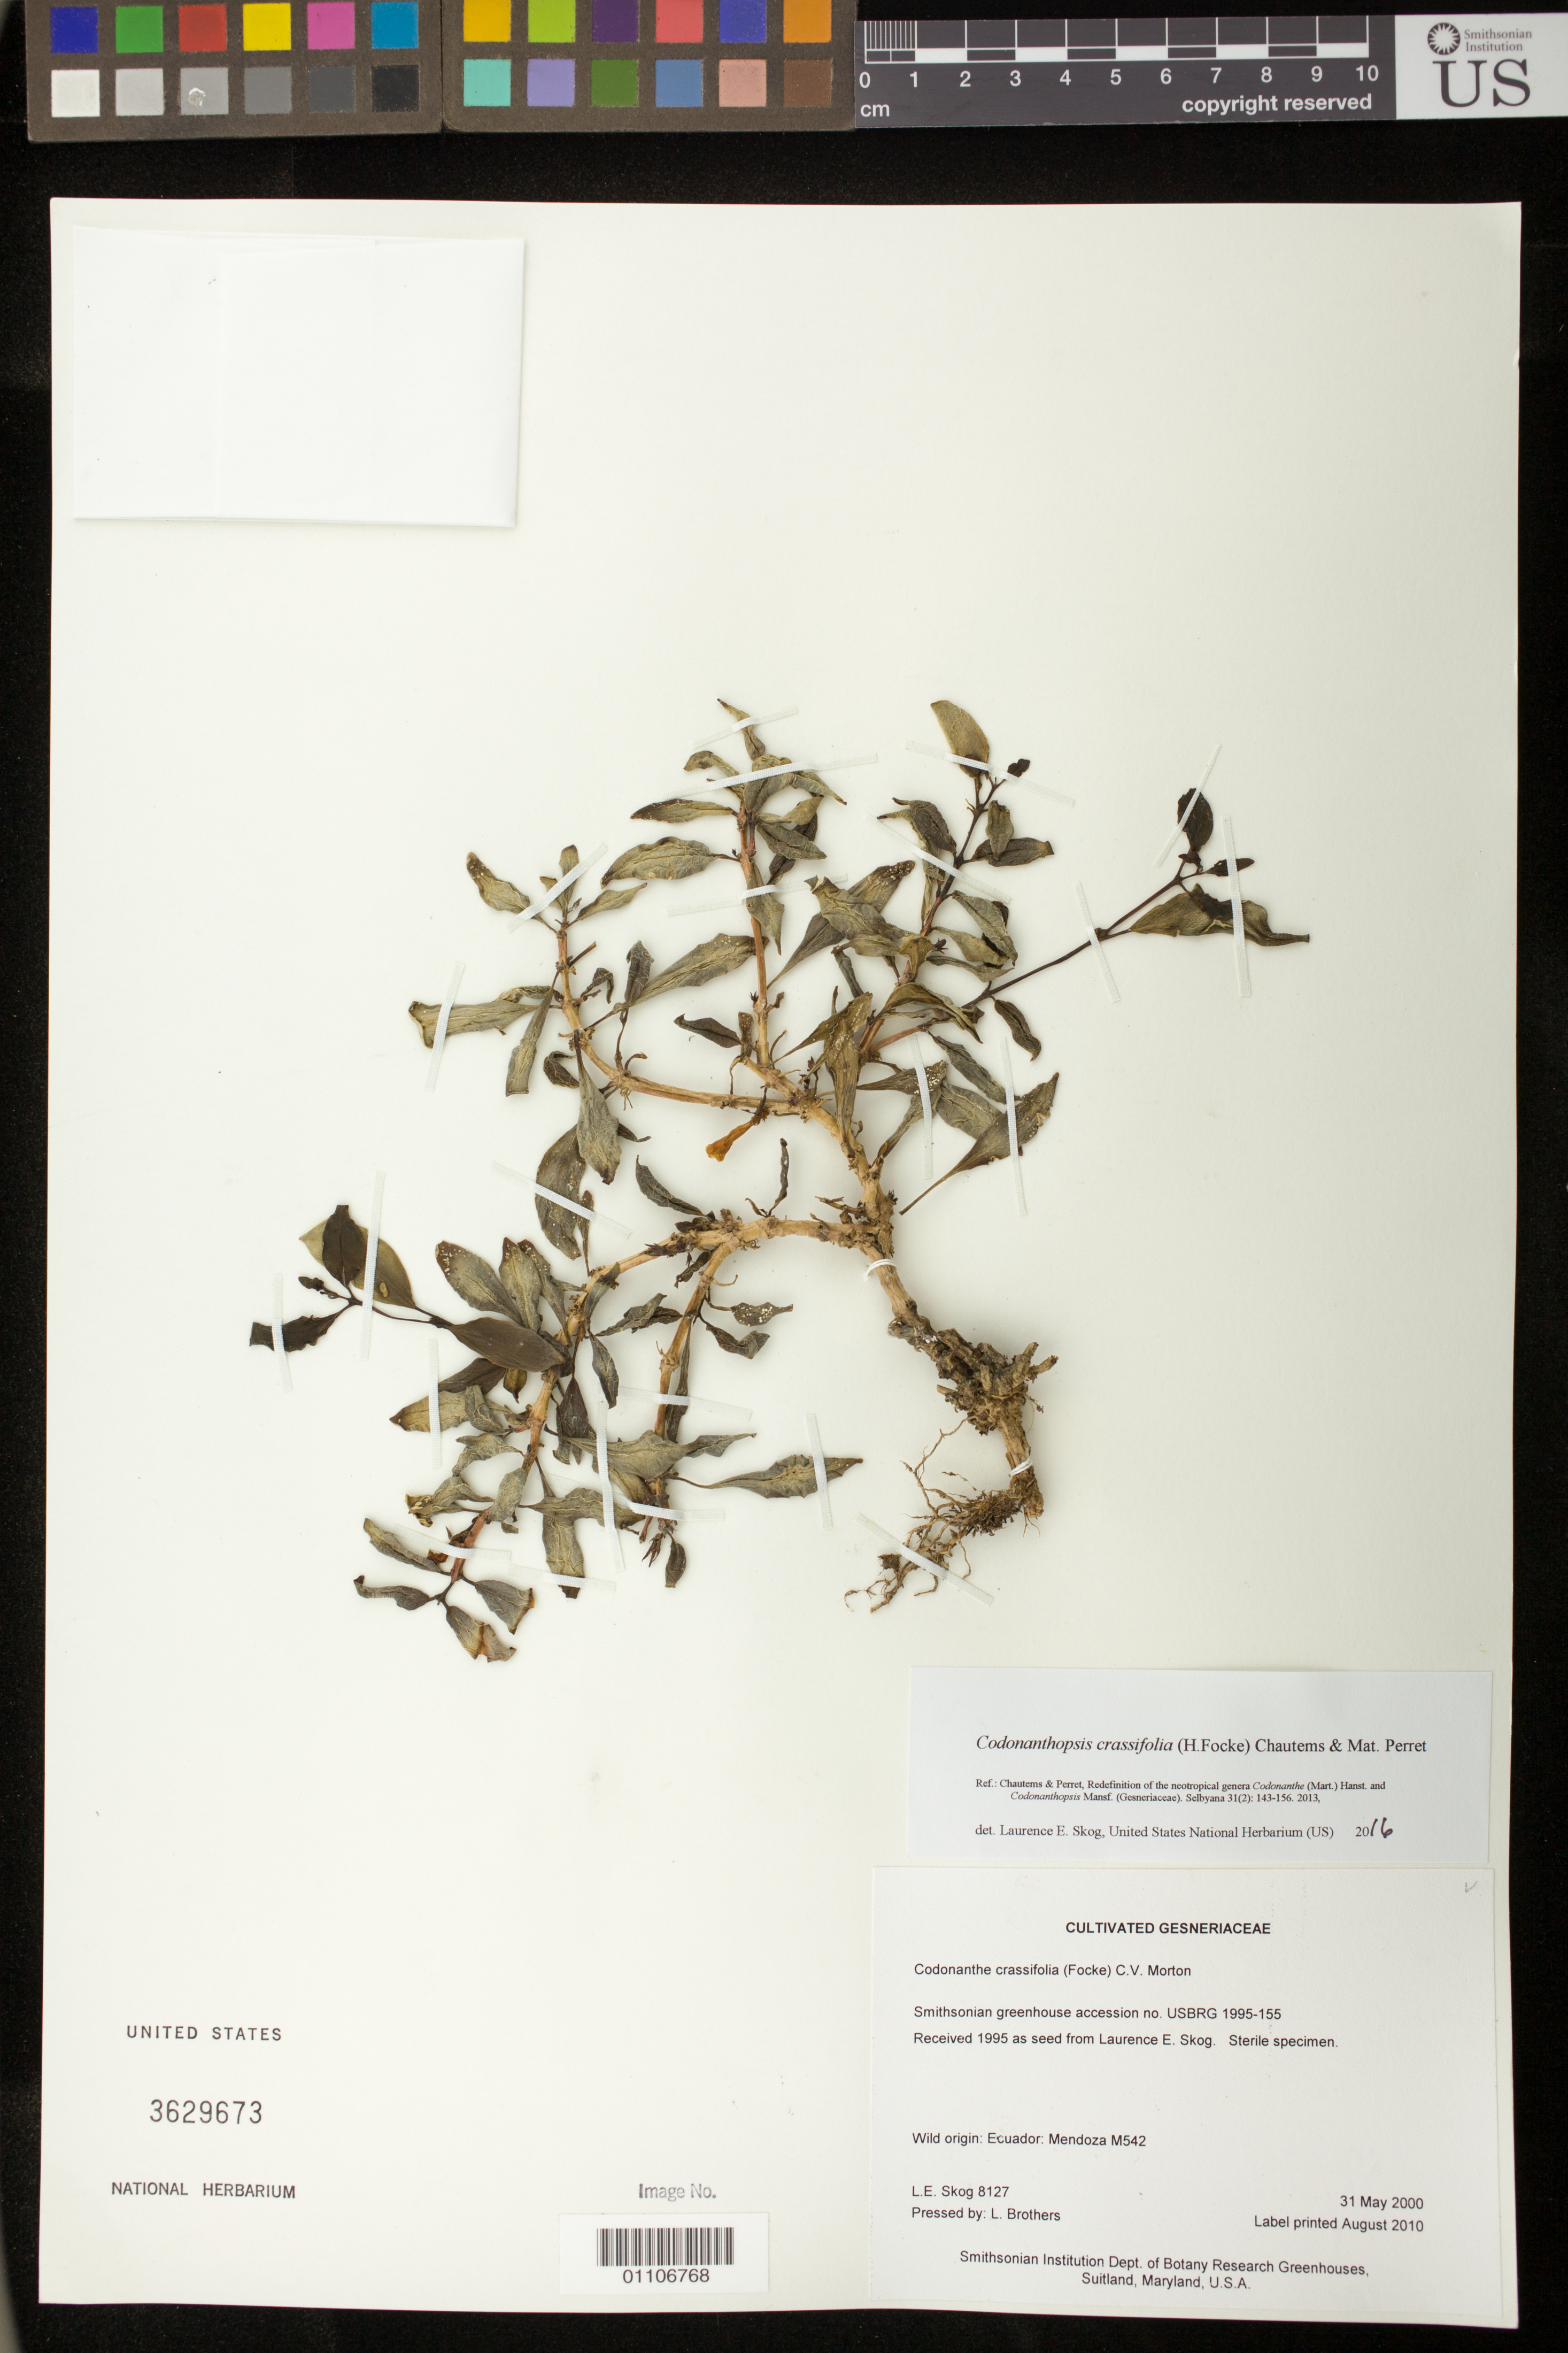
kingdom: Plantae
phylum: Tracheophyta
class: Magnoliopsida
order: Lamiales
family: Gesneriaceae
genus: Codonanthopsis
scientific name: Codonanthopsis crassifolia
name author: (H. Focke) Chautems & Mat.Perret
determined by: Skog, Laurence E.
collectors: L. E. Skog & L. Brothers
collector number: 8127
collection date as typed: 31 May 2000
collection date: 2000-05-31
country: Ecuador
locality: Smithsonian Institution Dept. of Botany Research Greenhouses, Suitland, Maryland, U.S.A.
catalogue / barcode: US 3629673